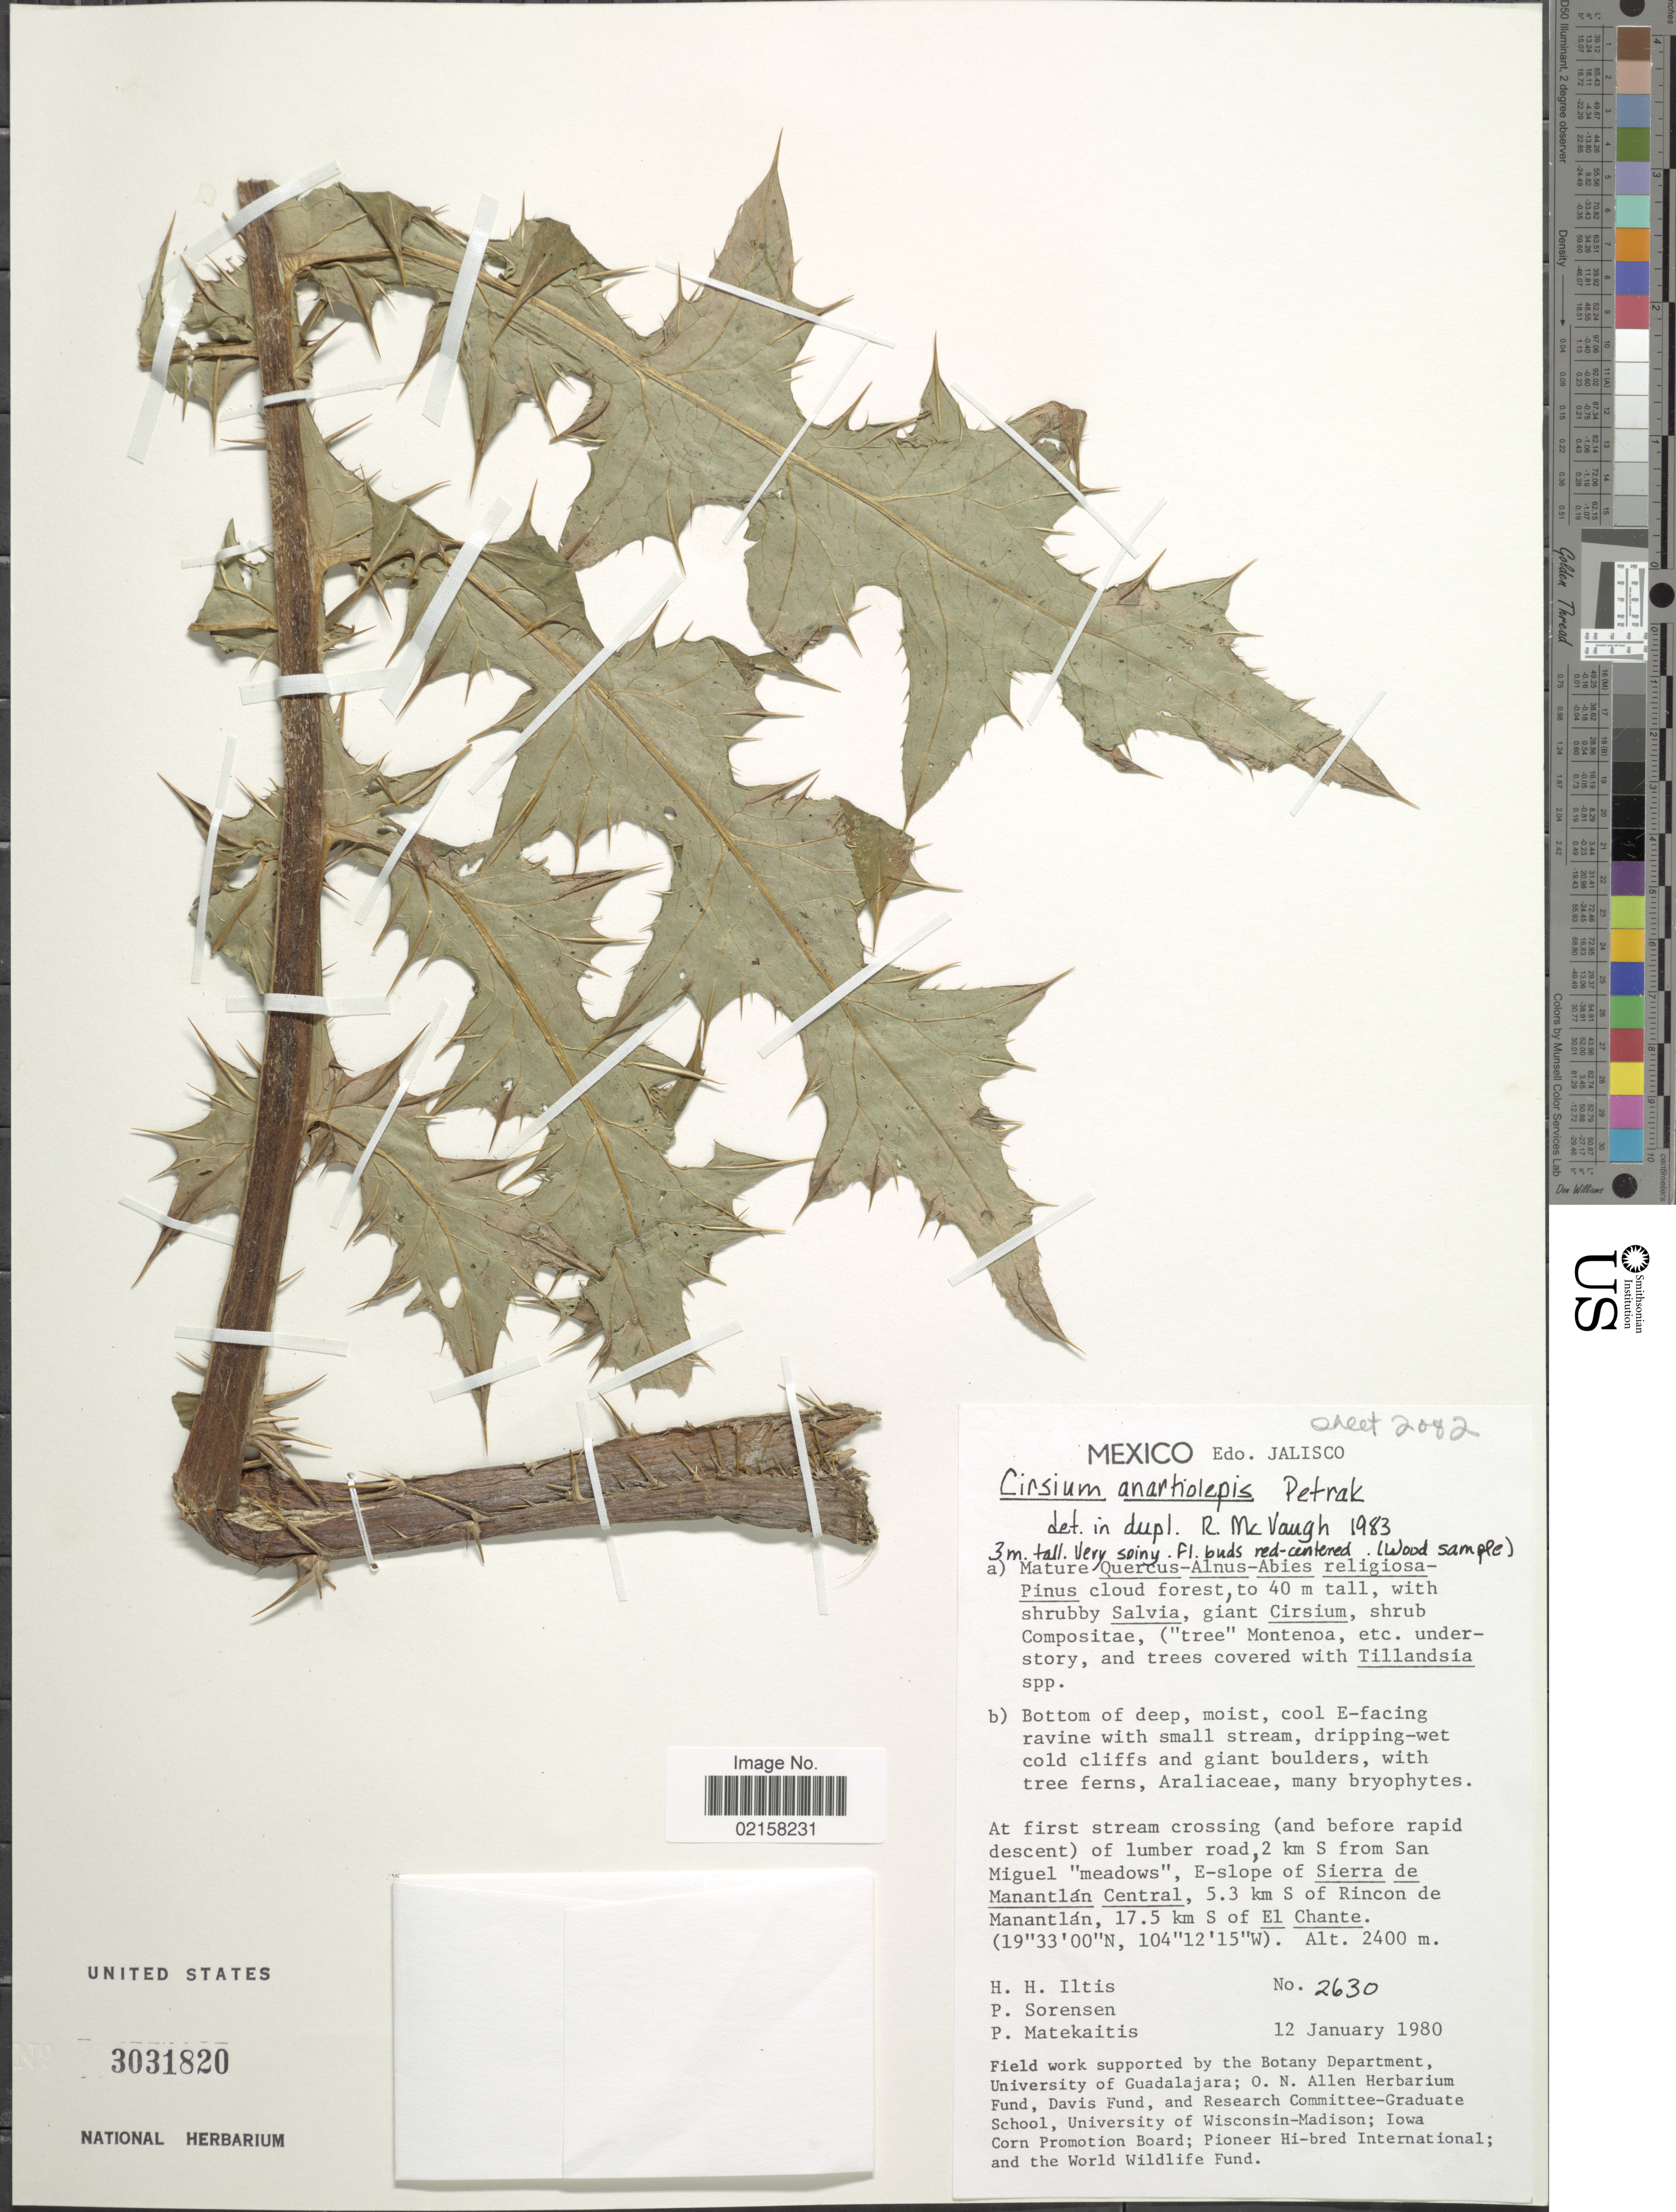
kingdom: Plantae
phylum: Tracheophyta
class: Magnoliopsida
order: Asterales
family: Asteraceae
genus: Cirsium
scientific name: Cirsium anartiolepis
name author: Petr.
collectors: H. H. Iltis, P. Sorensen & P. Matekaitis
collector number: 2630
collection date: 1980-01-12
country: Mexico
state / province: Jalisco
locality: Bottom of deep, moist , cool E-facing ravine with small stream, at first stream crossing (and before rapid descent) of lumber road, 2 km S from San Miguel "meadows", E-slope of Sierra de Manantlan Central, 5.3 km S of Rincon de Manantlan, 17.5 km S of El Chante.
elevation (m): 2400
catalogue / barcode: US 3031820